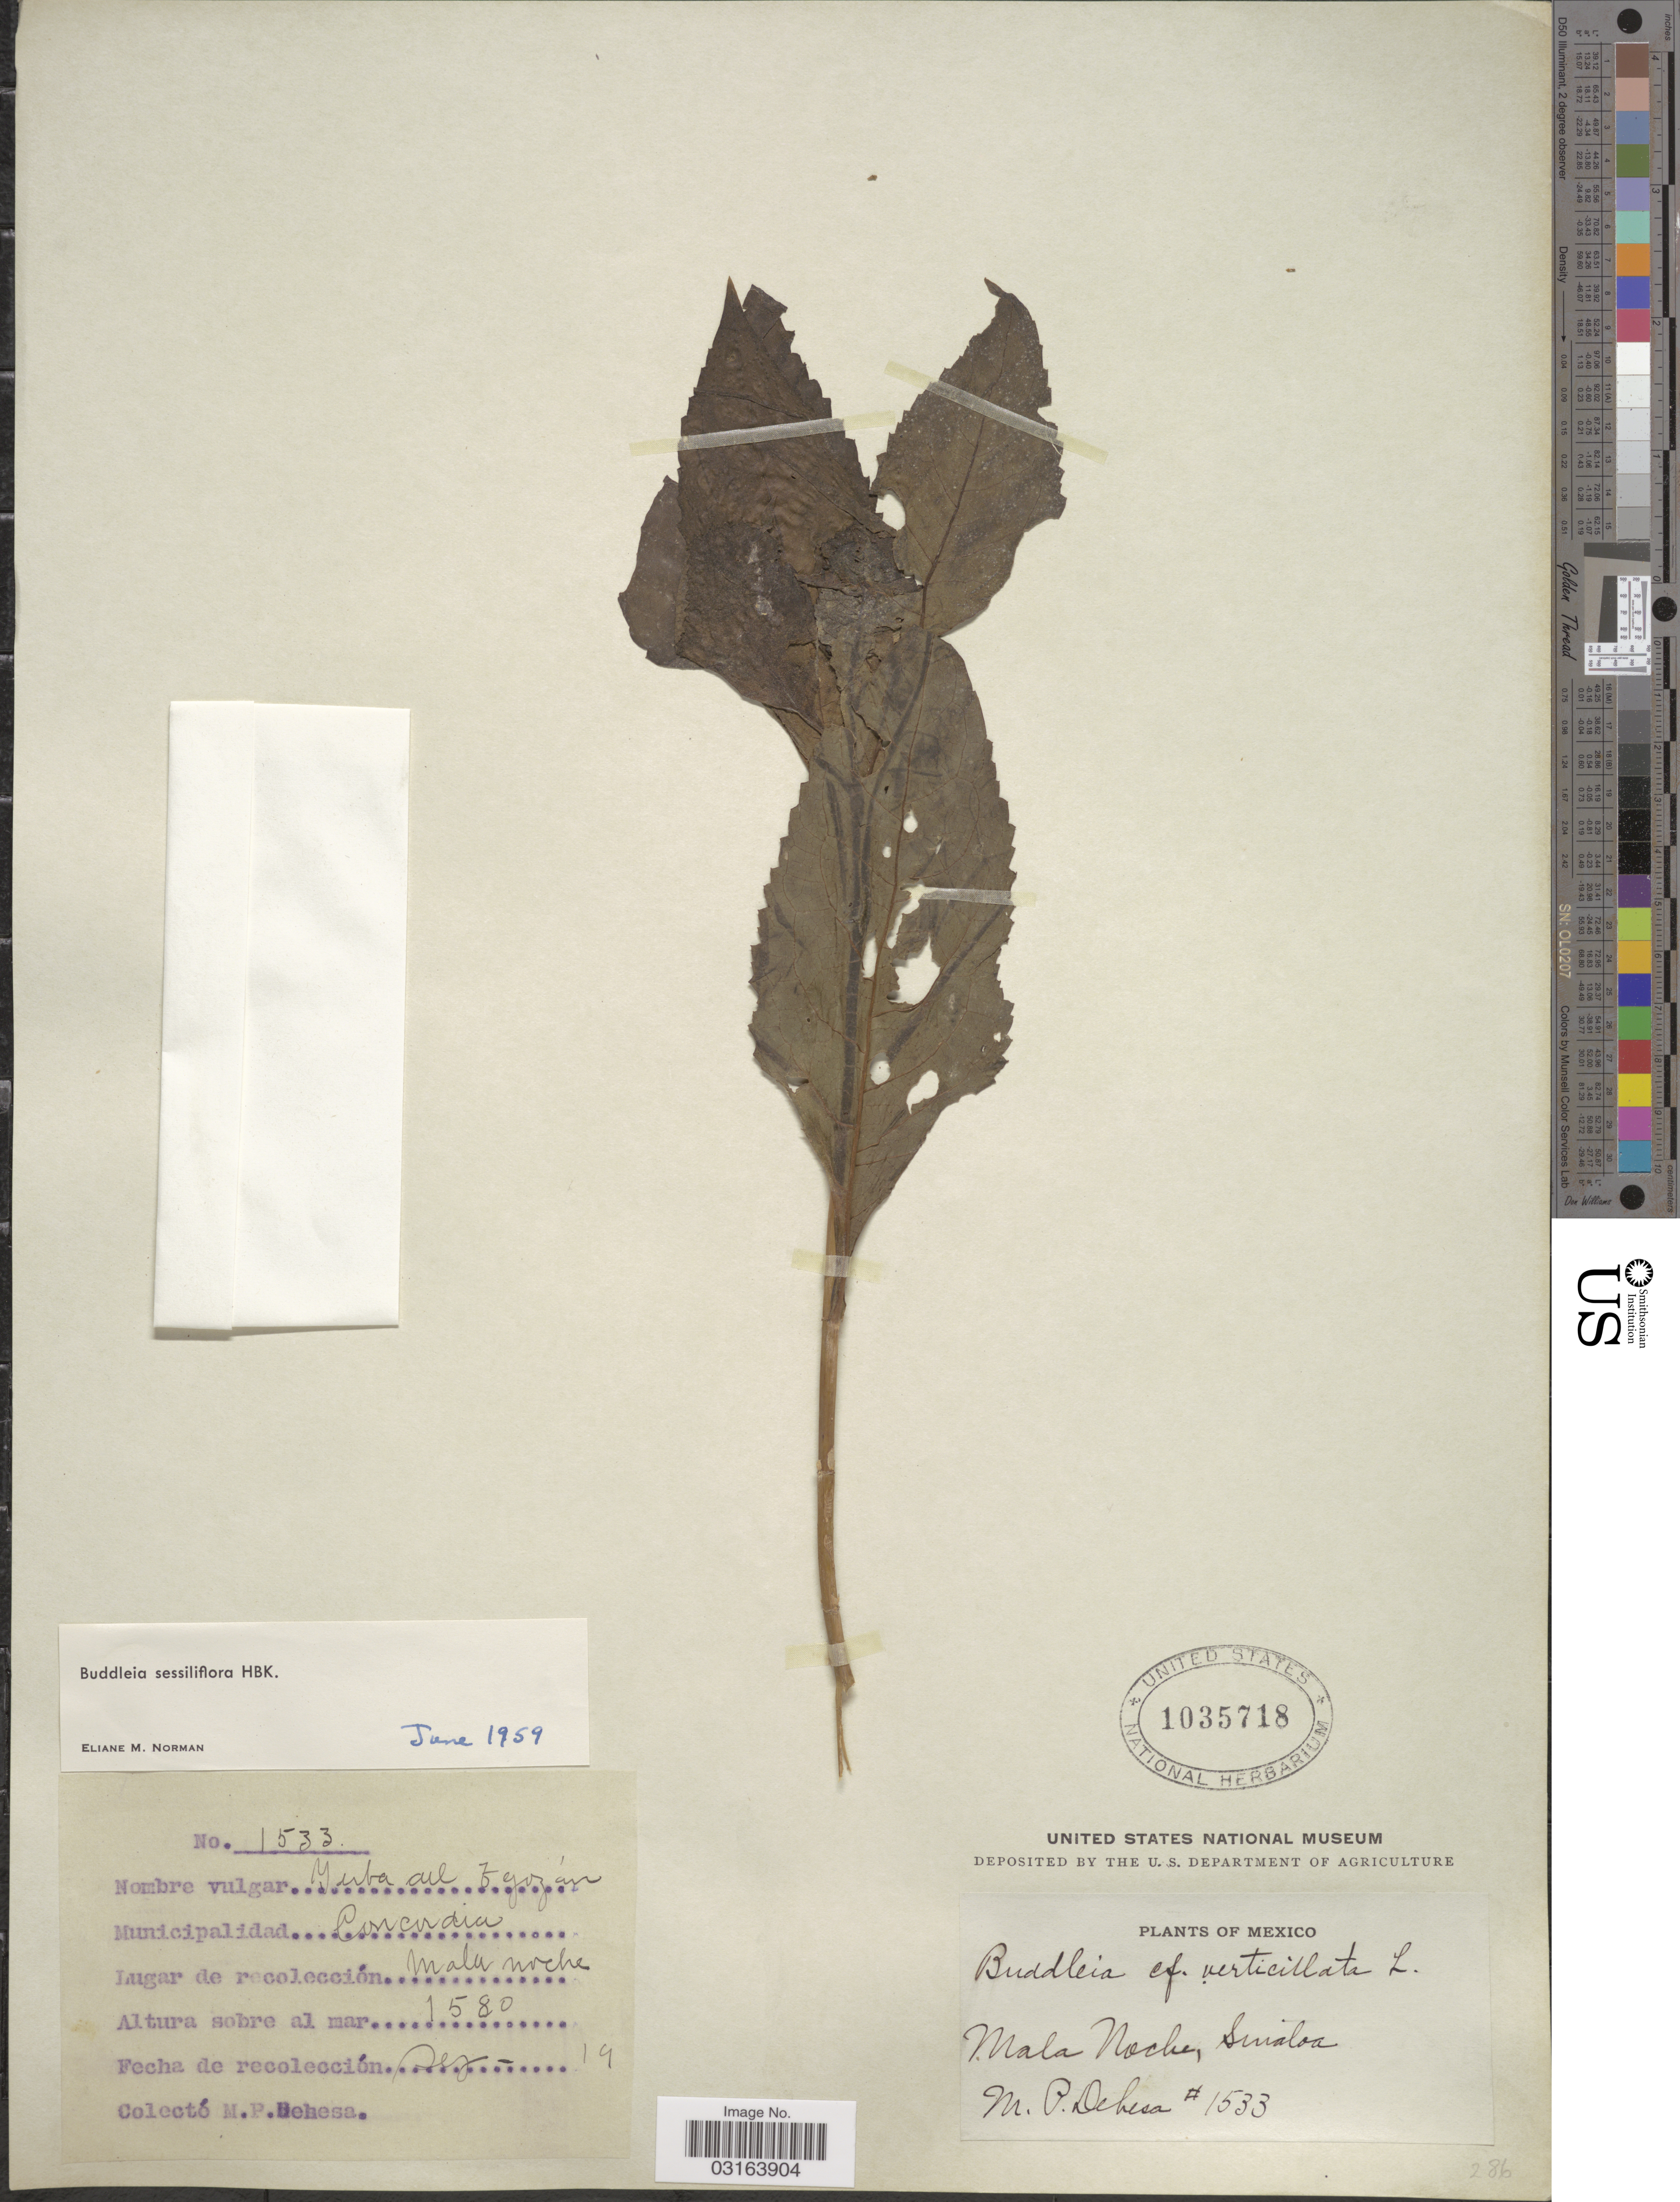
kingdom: Plantae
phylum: Tracheophyta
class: Magnoliopsida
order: Lamiales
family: Scrophulariaceae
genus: Buddleja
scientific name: Buddleja sessiliflora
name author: Kunth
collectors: M. Dehesa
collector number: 1533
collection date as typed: Transcribed d/m/y: /12/19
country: Mexico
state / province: Sinaloa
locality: Mala Noche. Municipalidad Concordia.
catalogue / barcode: US 1035718